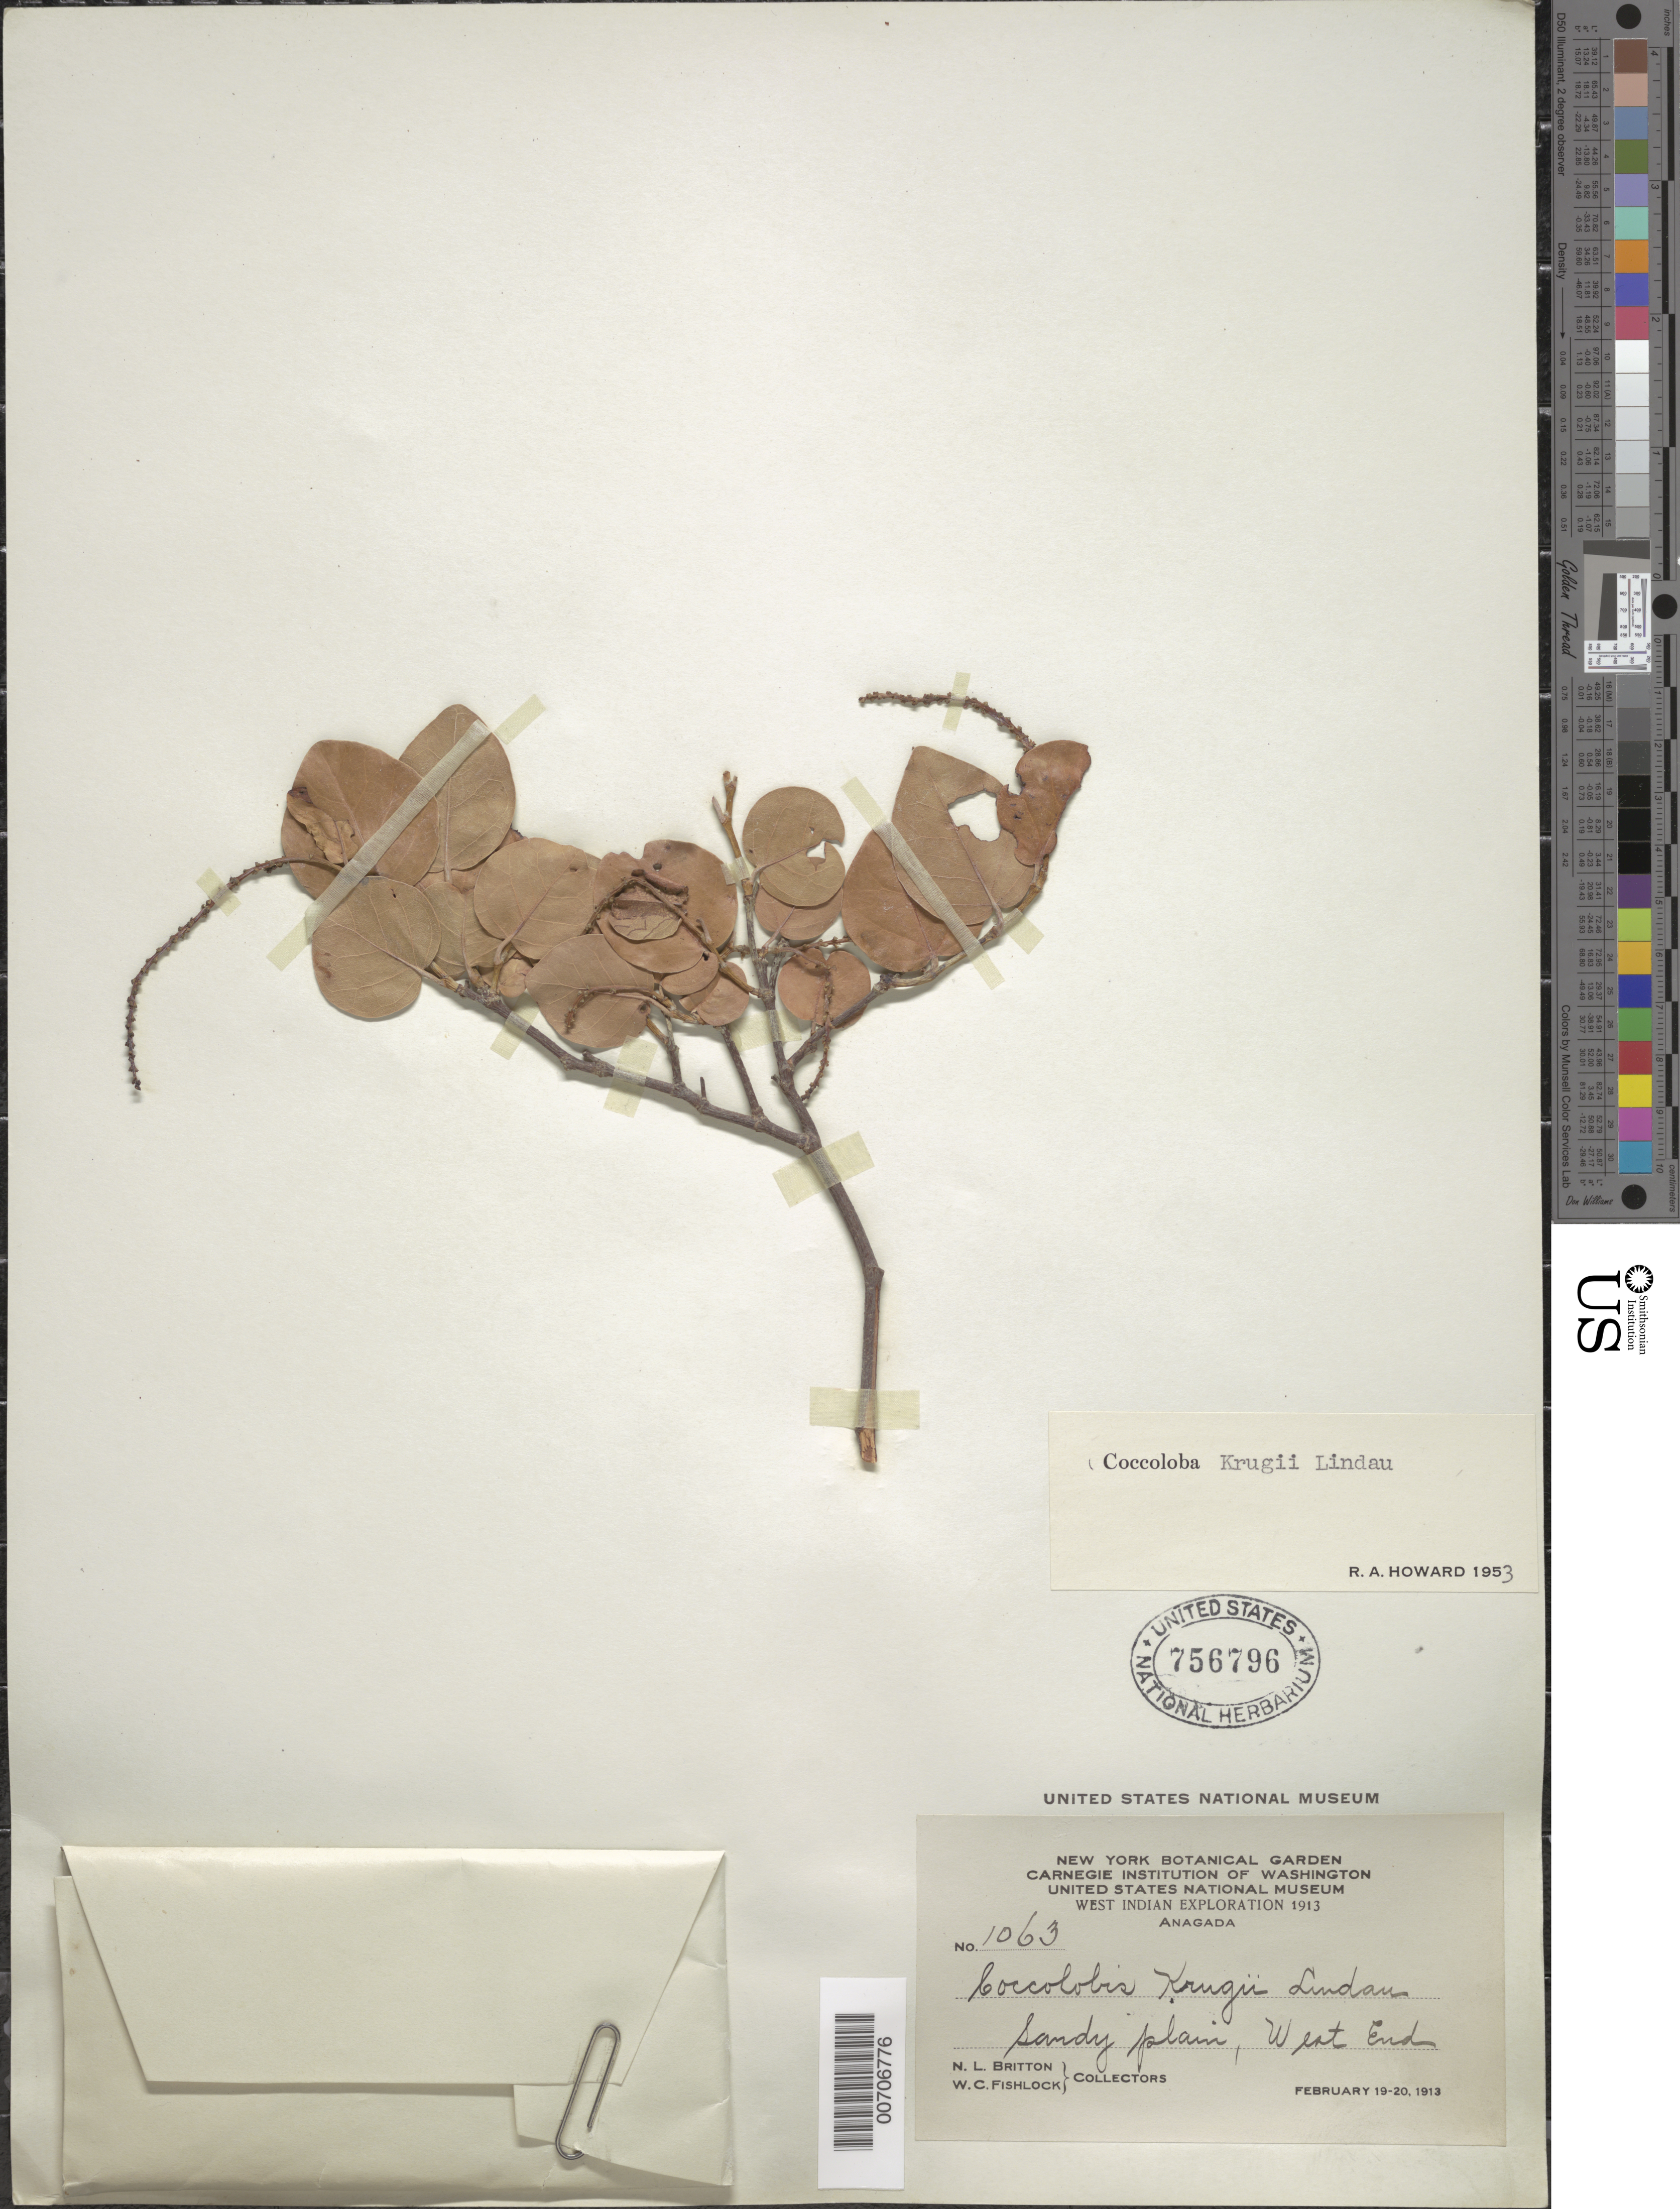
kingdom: Plantae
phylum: Tracheophyta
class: Magnoliopsida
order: Caryophyllales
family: Polygonaceae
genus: Coccoloba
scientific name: Coccoloba krugii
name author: Lindau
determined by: Howard, R. A.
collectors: N. Britton & W. Fishlock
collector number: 1063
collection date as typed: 19 Feb 1913 and 20 Feb 1913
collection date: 1913-02-19,1913-02-20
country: British Virgin Islands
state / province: Anegada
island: Anegada Island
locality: West End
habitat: Sandy plain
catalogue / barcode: US 756796